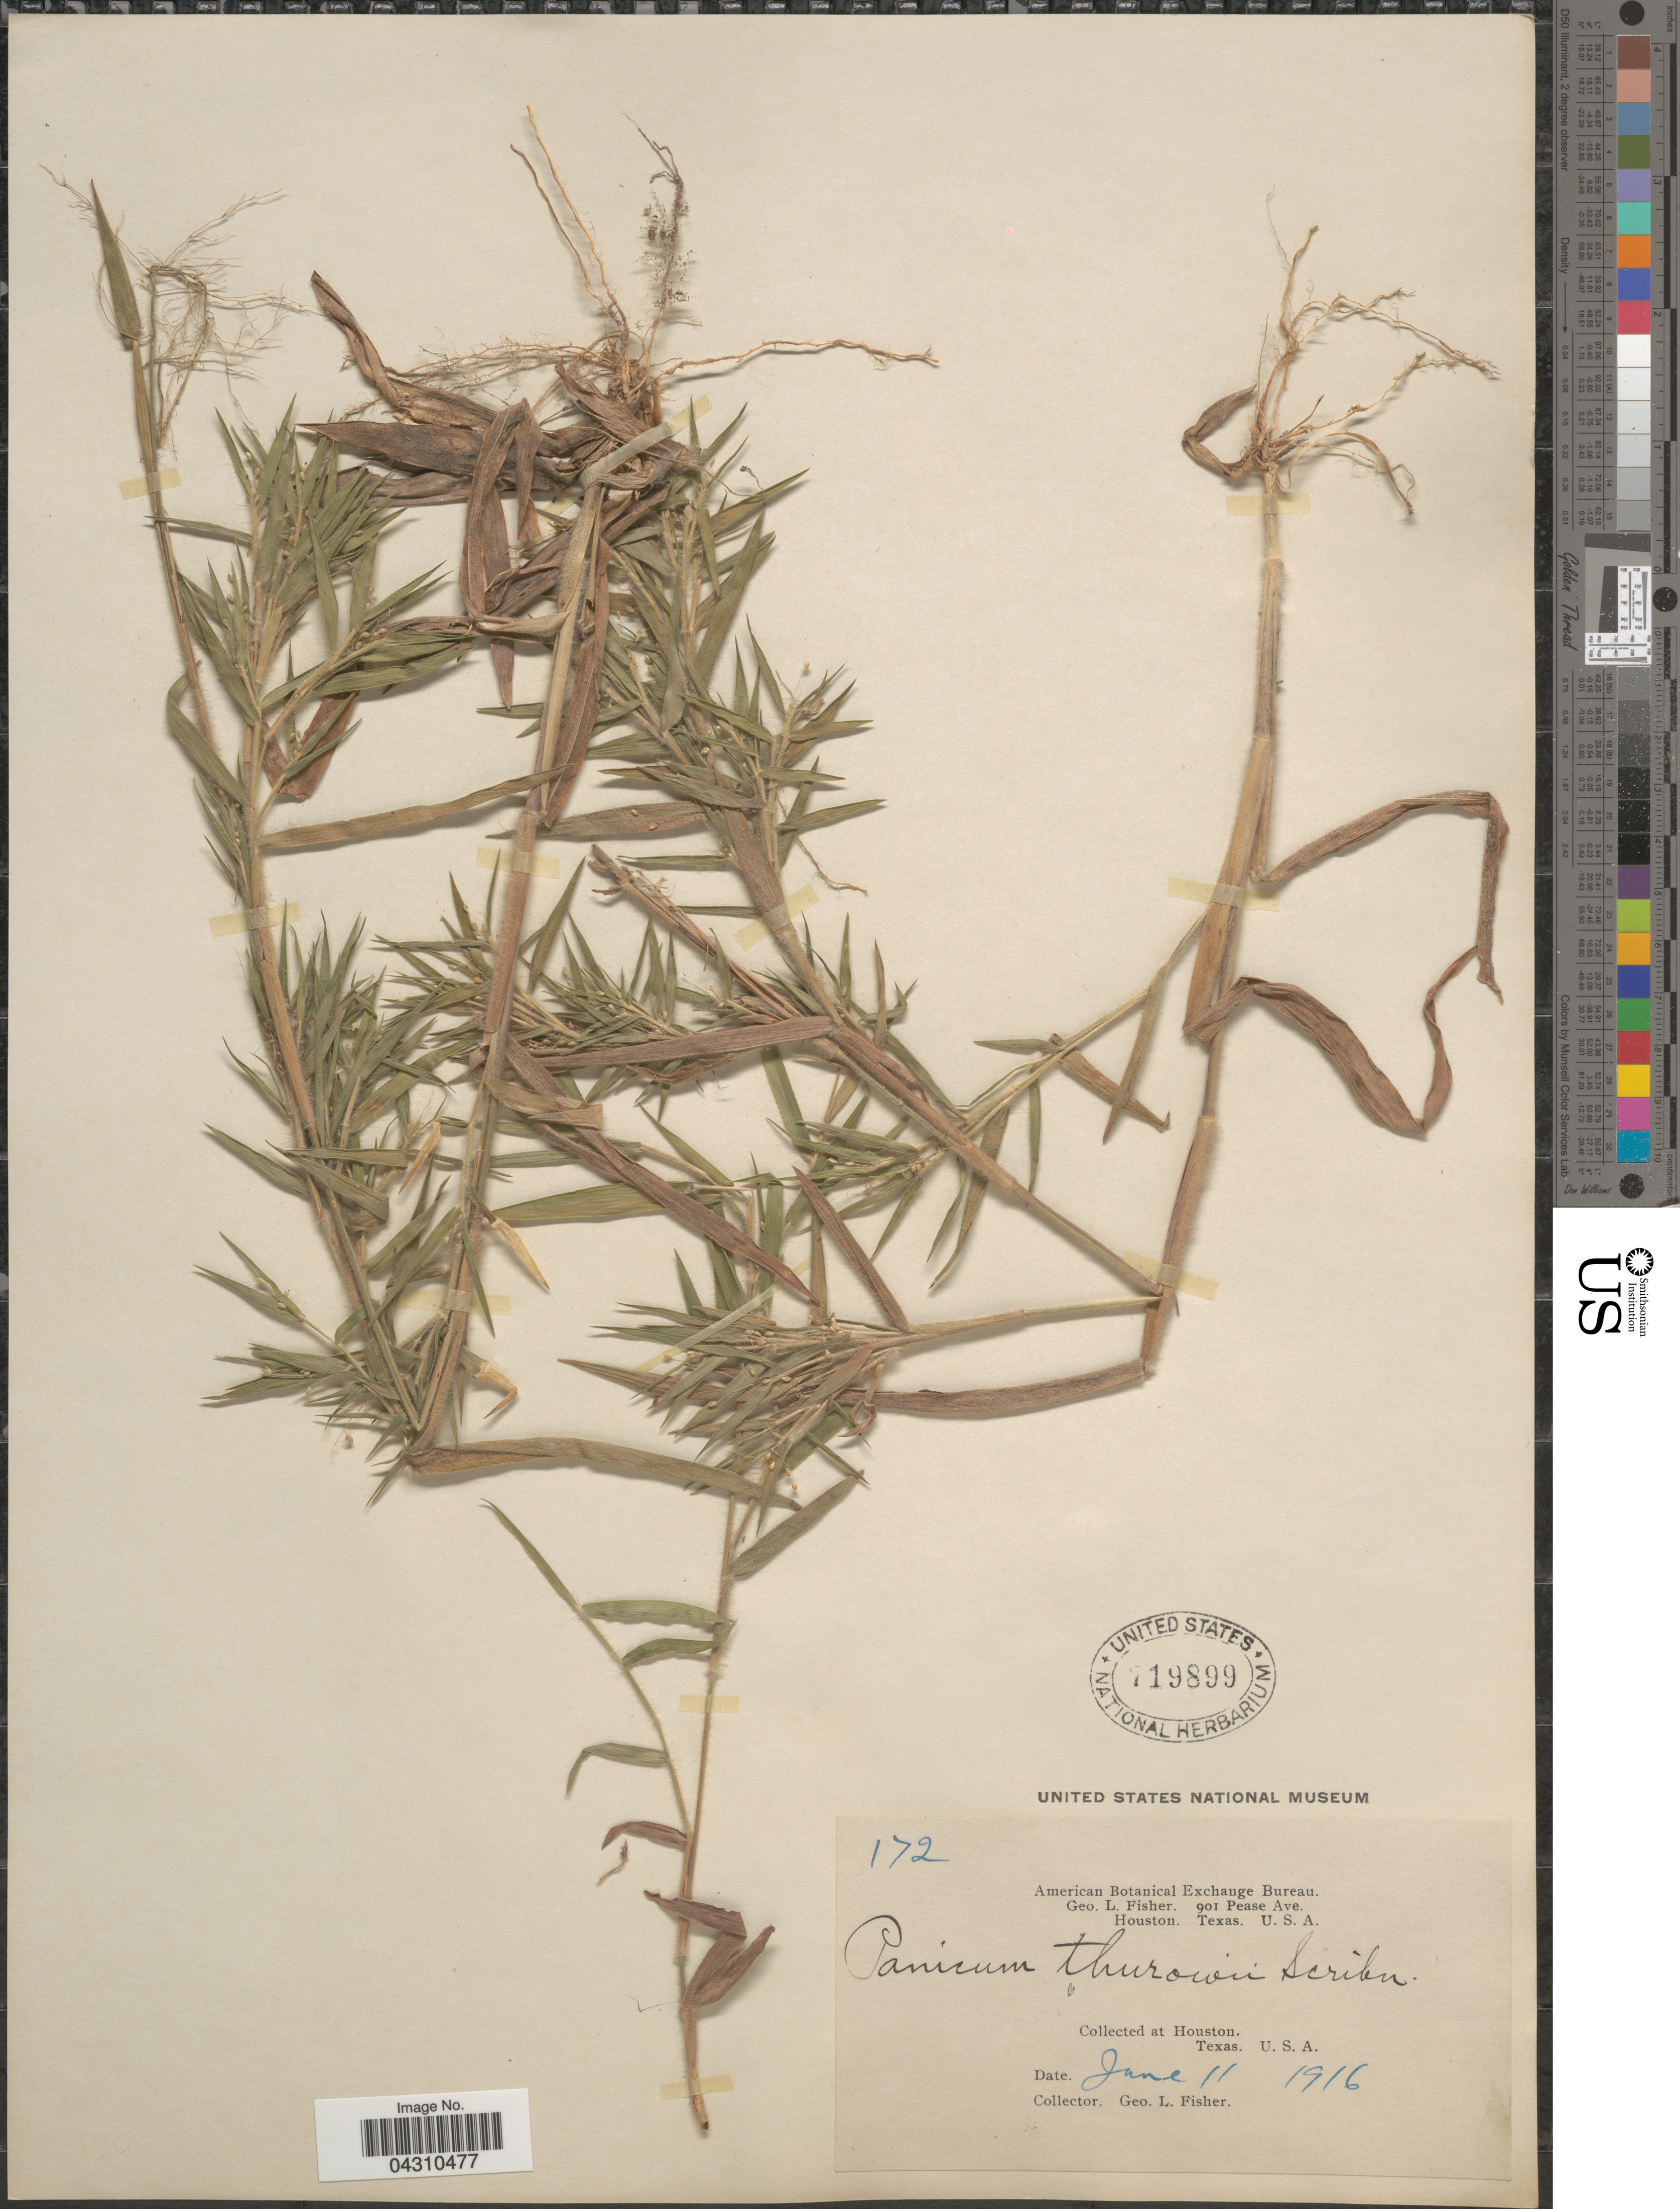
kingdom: Plantae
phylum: Tracheophyta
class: Liliopsida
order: Poales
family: Poaceae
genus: Dichanthelium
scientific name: Dichanthelium acuminatum var. acuminatum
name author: (Sw.) Gould & C.A. Clark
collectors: G. L. Fisher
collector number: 172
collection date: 1916-06-11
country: United States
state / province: Texas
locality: At Houston.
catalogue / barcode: US 719899